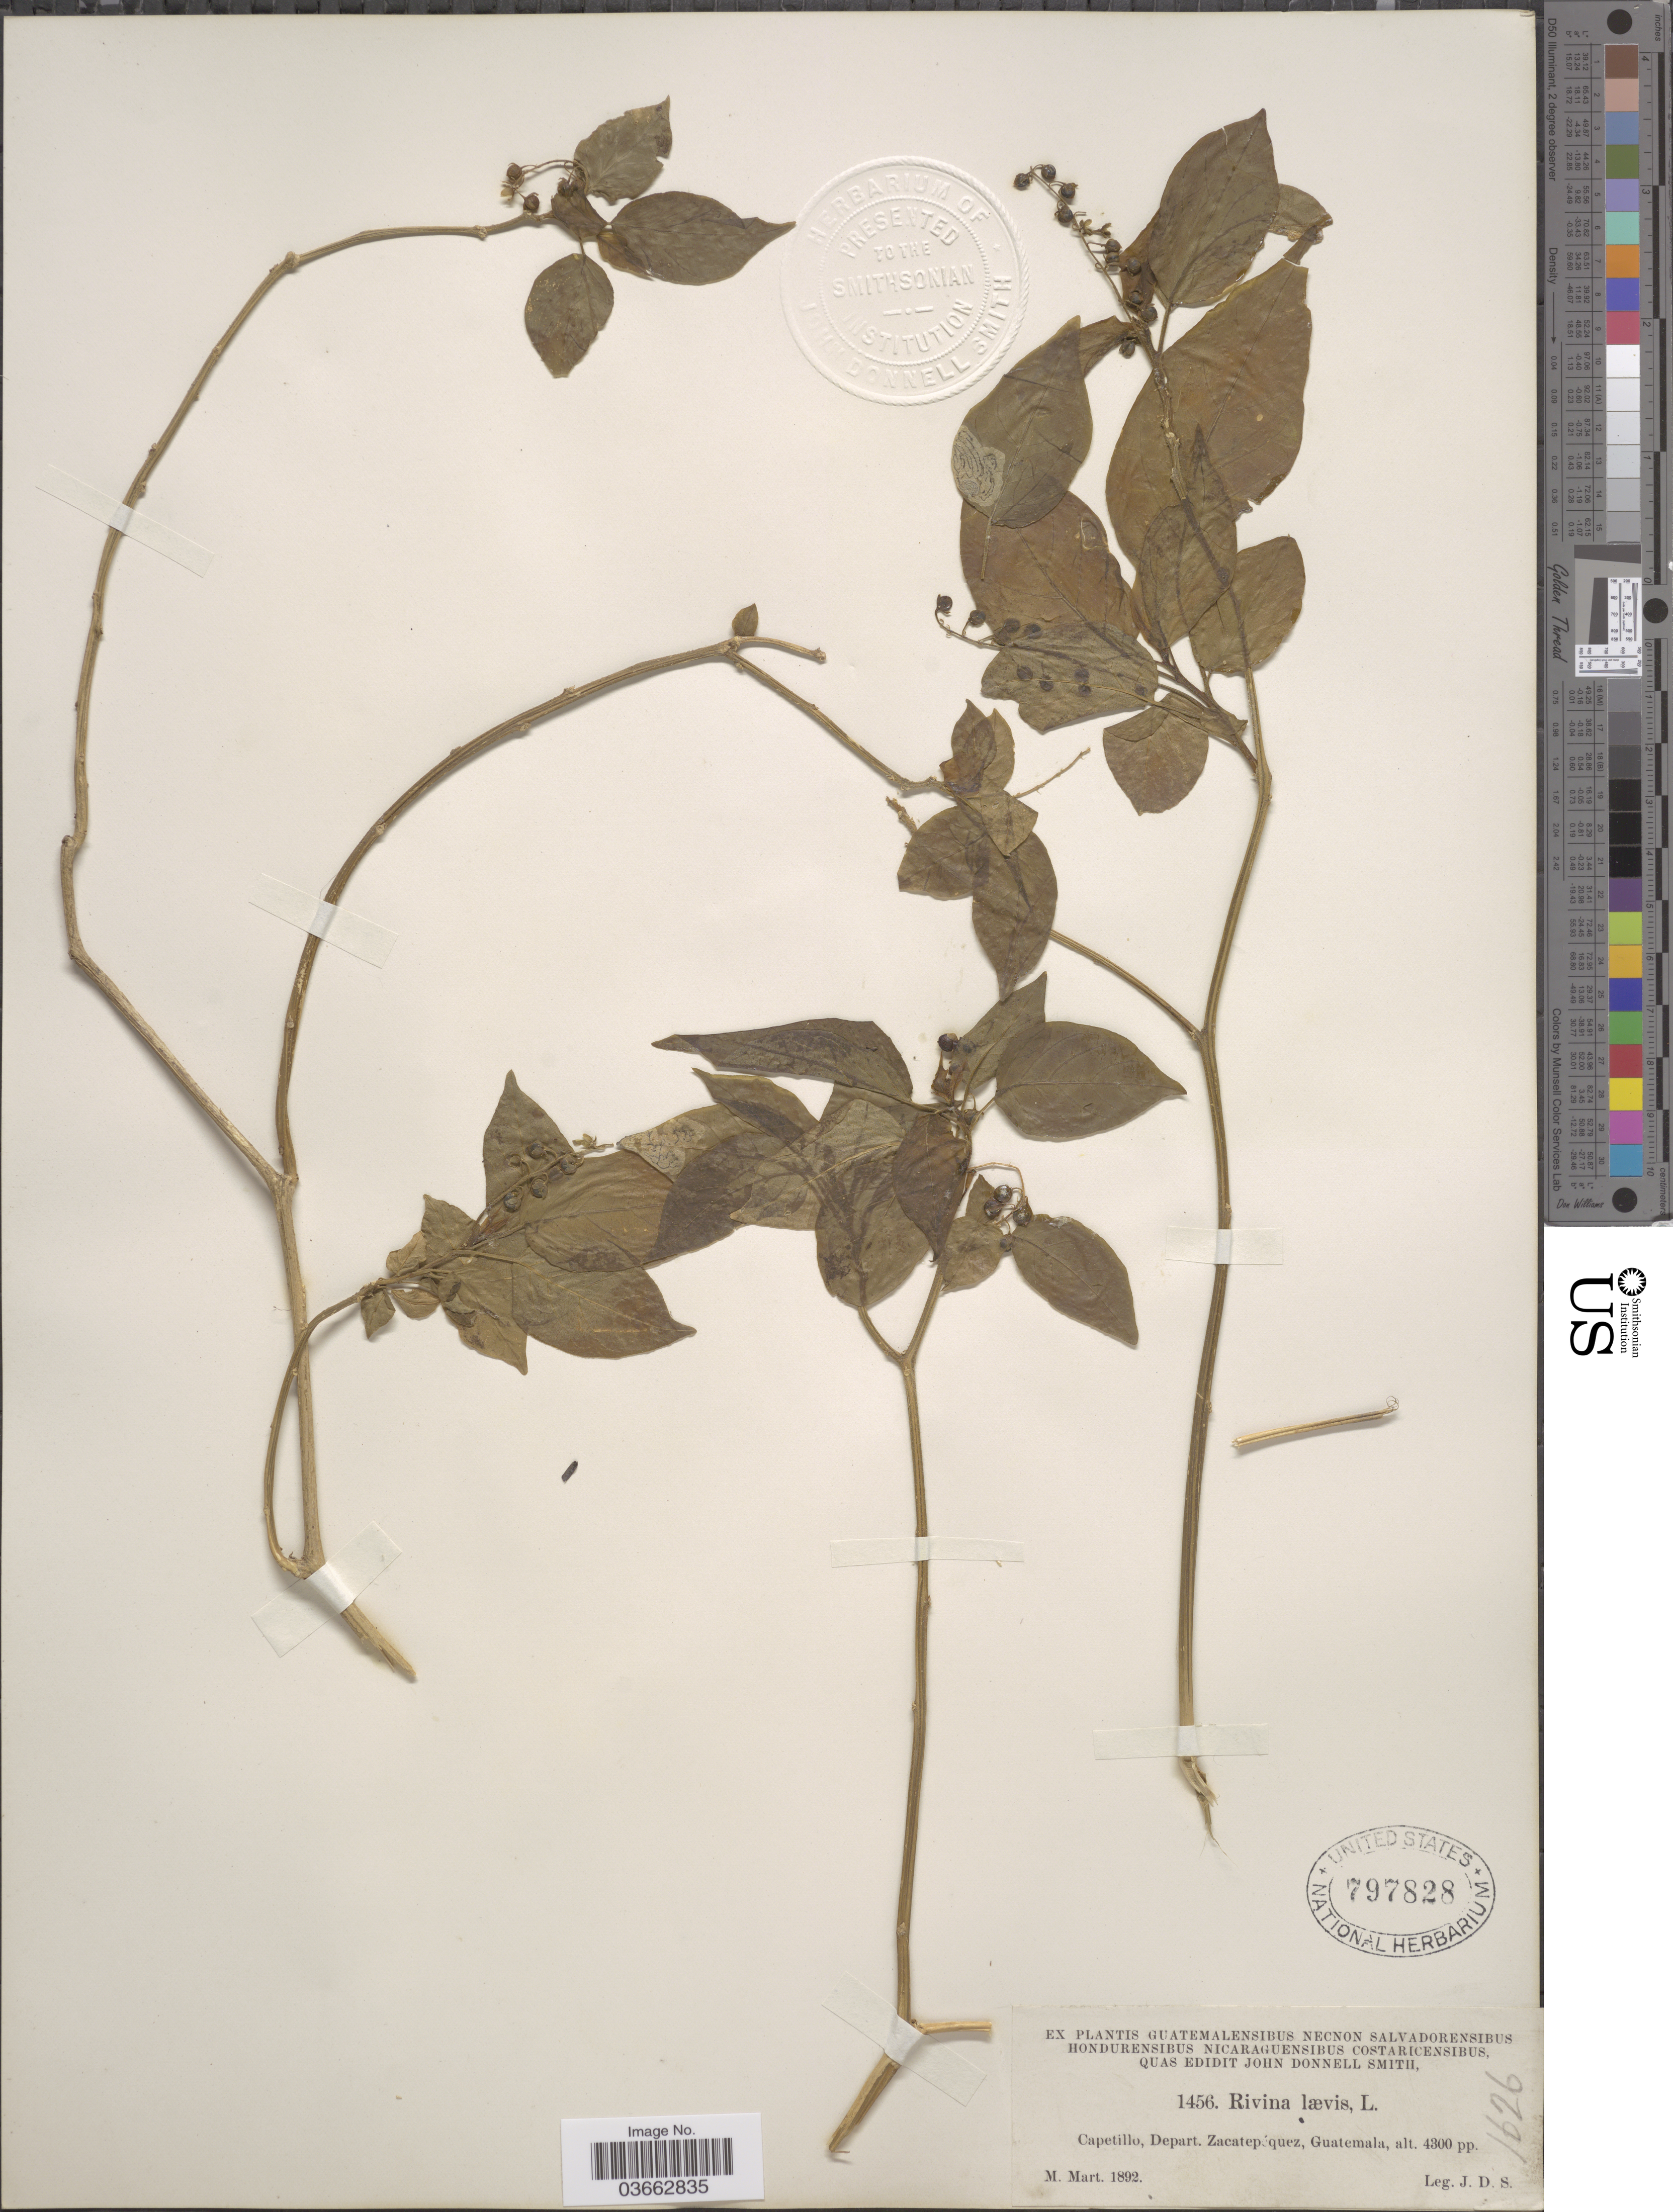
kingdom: Plantae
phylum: Tracheophyta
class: Magnoliopsida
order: Caryophyllales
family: Phytolaccaceae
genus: Rivina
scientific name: Rivina humilis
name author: L.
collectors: J. Donnell Smith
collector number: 1456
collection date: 1892-03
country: Guatemala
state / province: Sacatepéquez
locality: Capetillo, Depart Zacatepéquez.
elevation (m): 1311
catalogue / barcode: US 797828